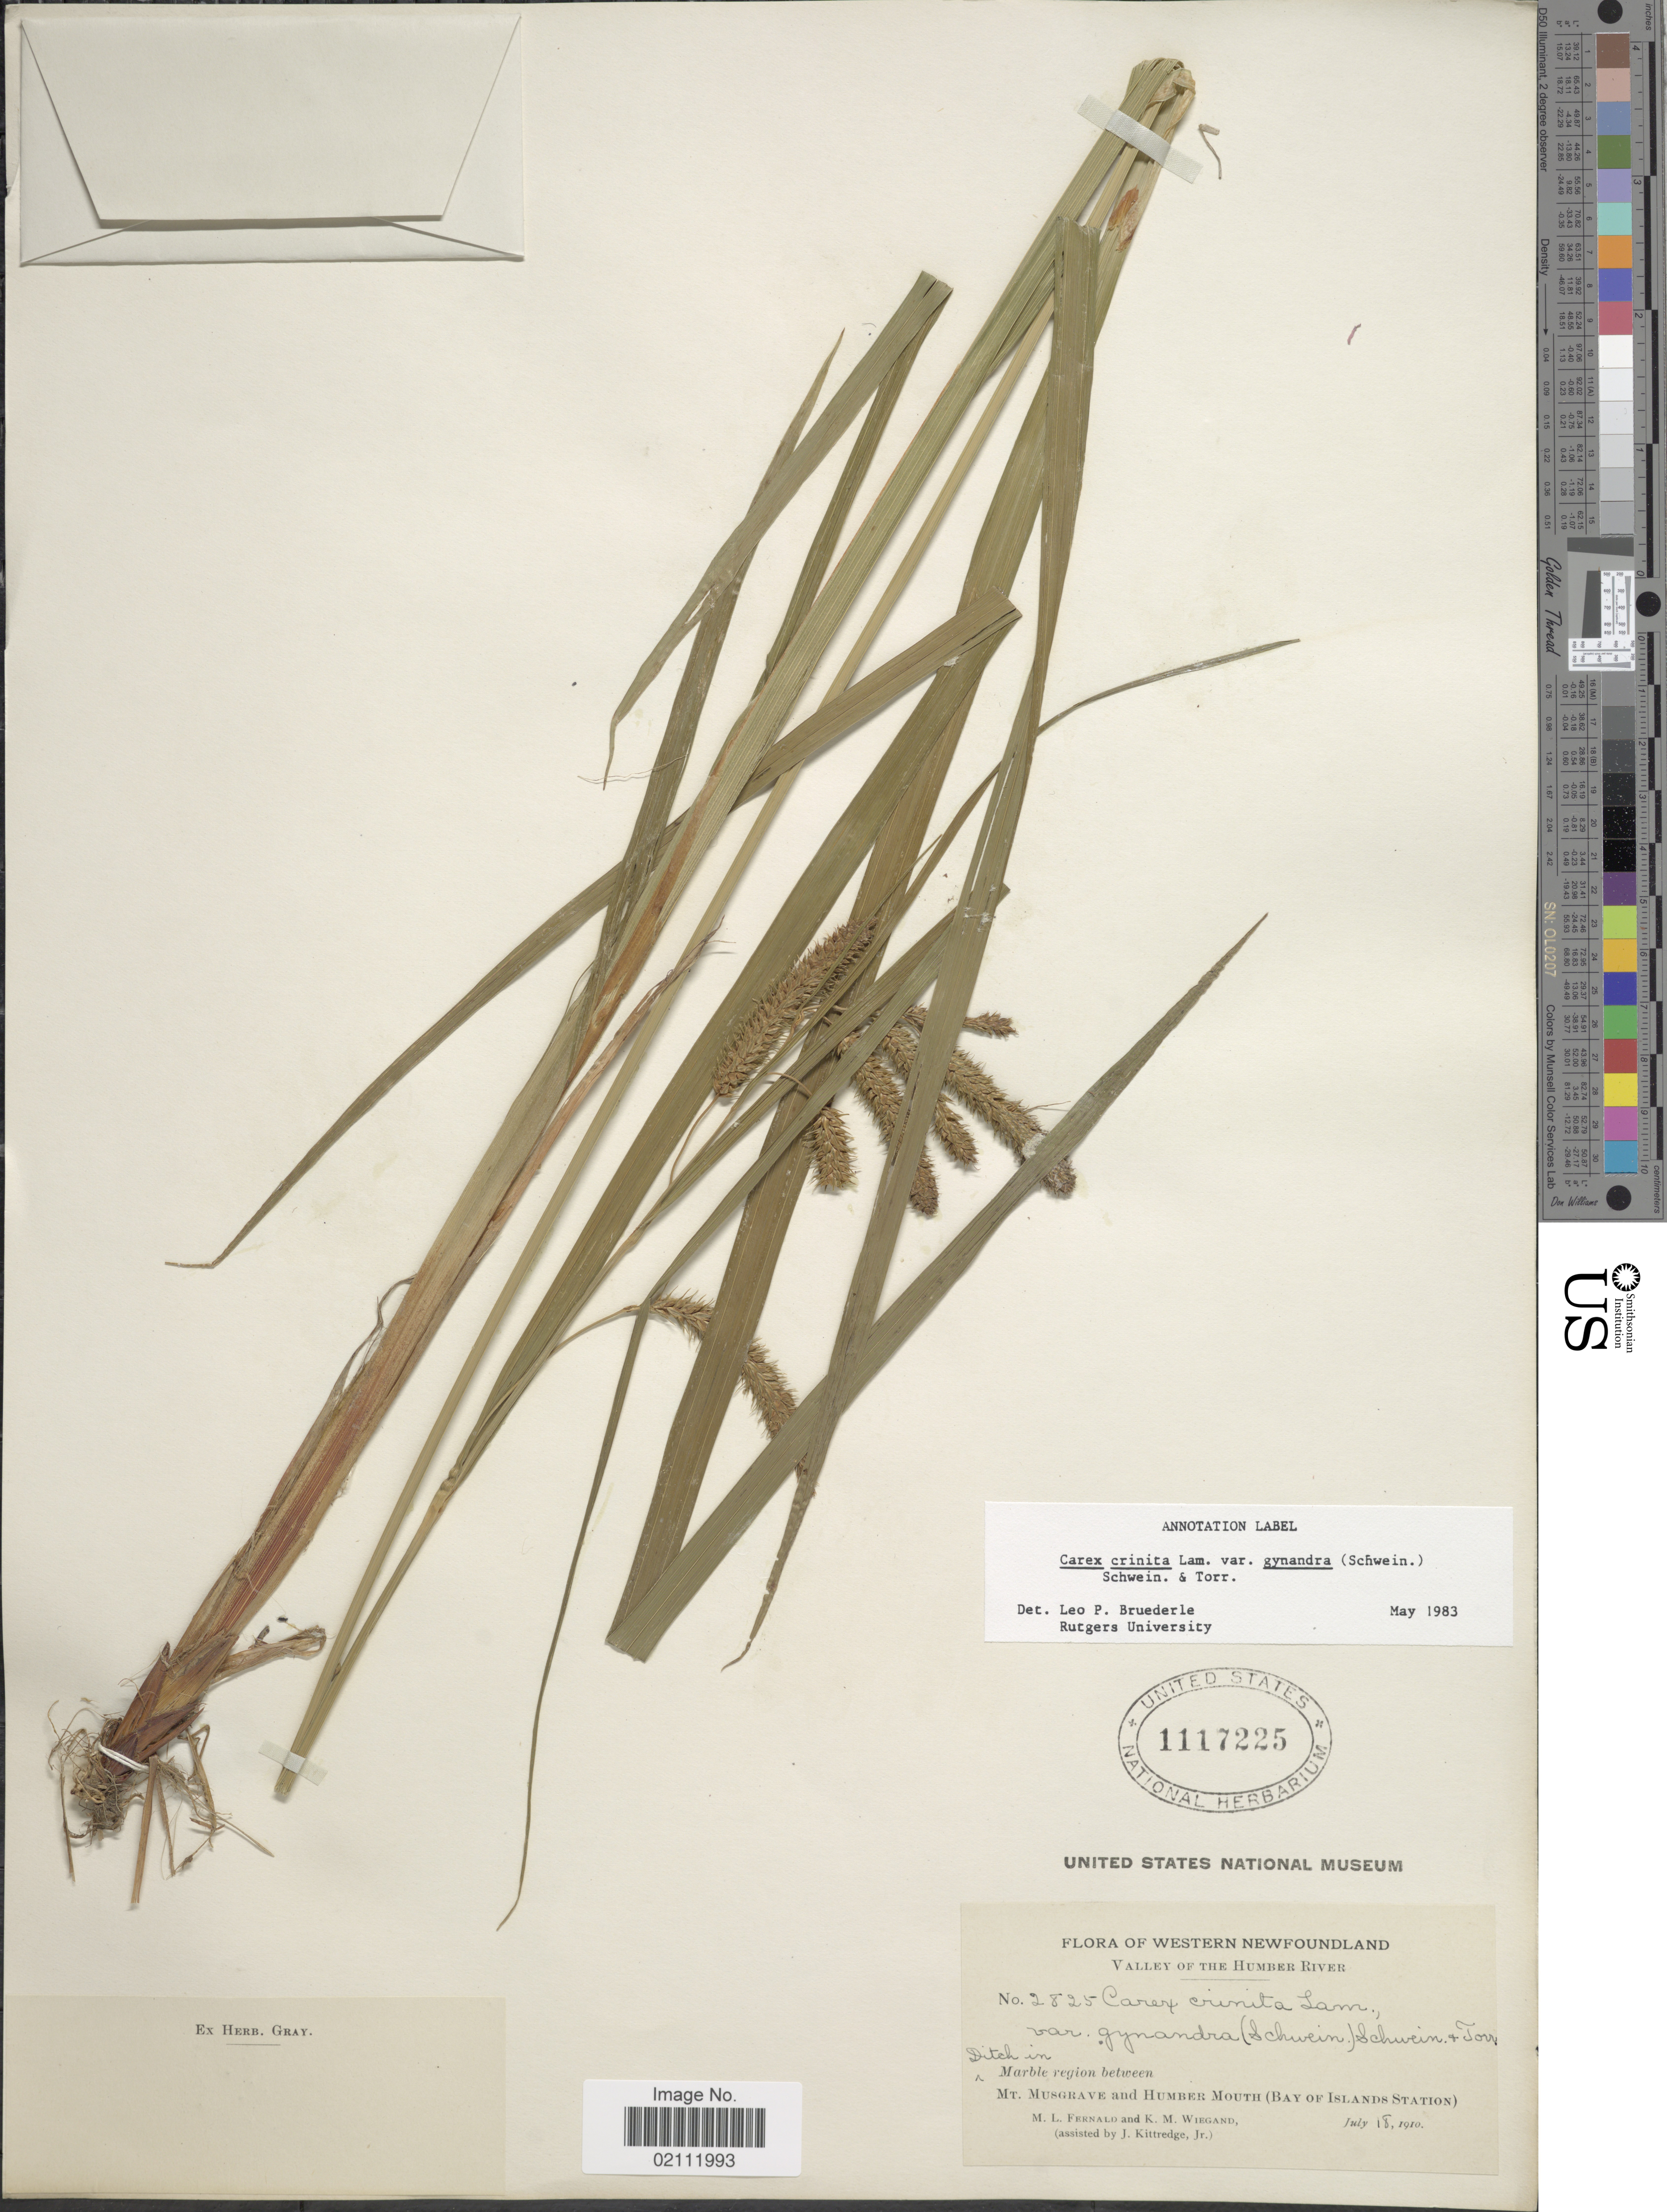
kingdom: Plantae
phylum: Tracheophyta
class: Liliopsida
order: Poales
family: Cyperaceae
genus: Carex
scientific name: Carex gynandra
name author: Schwein.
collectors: M. L. Fernald, K. M. Wiegand & J. Kittredge Jr.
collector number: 2825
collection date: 1910-07-18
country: Canada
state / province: Newfoundland and Labrador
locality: Western Newfoundland, Valley of the Humber River. Marble region between Mt. Musgrave and Humber Mouth (Bay of Islands Station)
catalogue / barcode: US 1117225